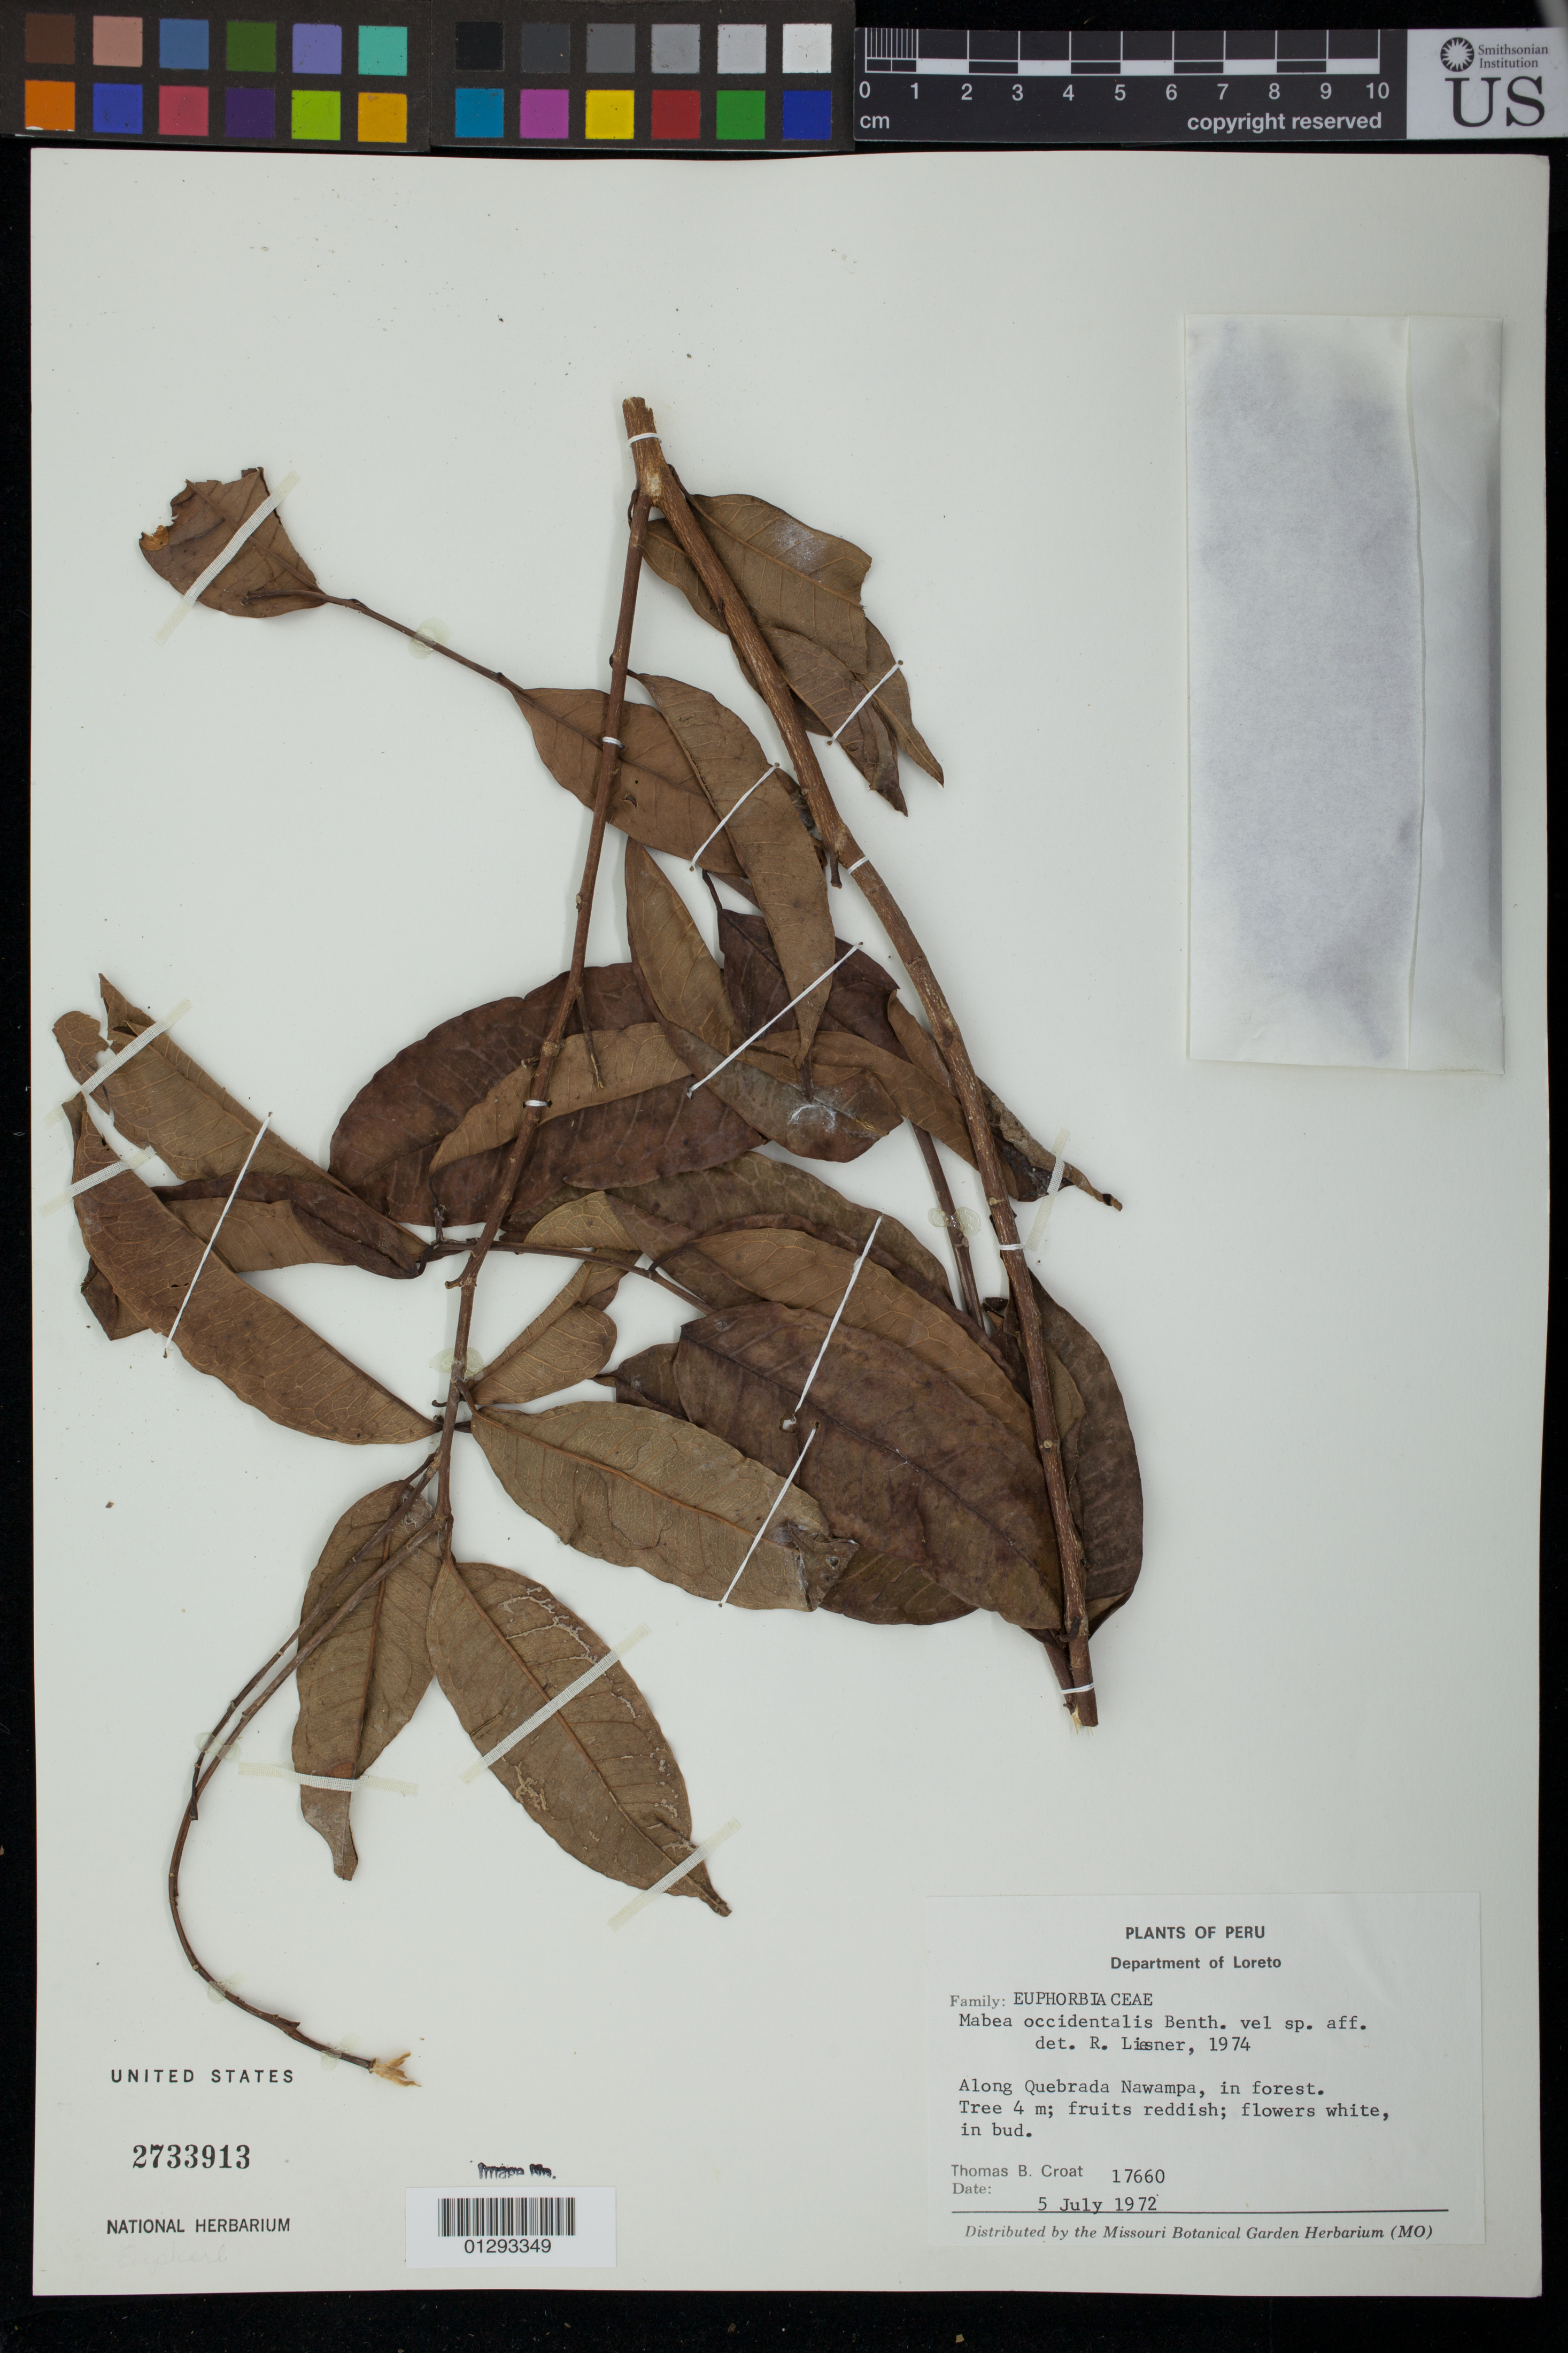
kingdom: Plantae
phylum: Tracheophyta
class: Magnoliopsida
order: Malpighiales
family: Euphorbiaceae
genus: Mabea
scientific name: Mabea occidentalis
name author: Benth.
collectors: T. B. Croat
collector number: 17660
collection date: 1972-07-05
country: Peru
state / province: Loreto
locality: Along Quebrada Nawampa, in forest.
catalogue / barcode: US 2733913